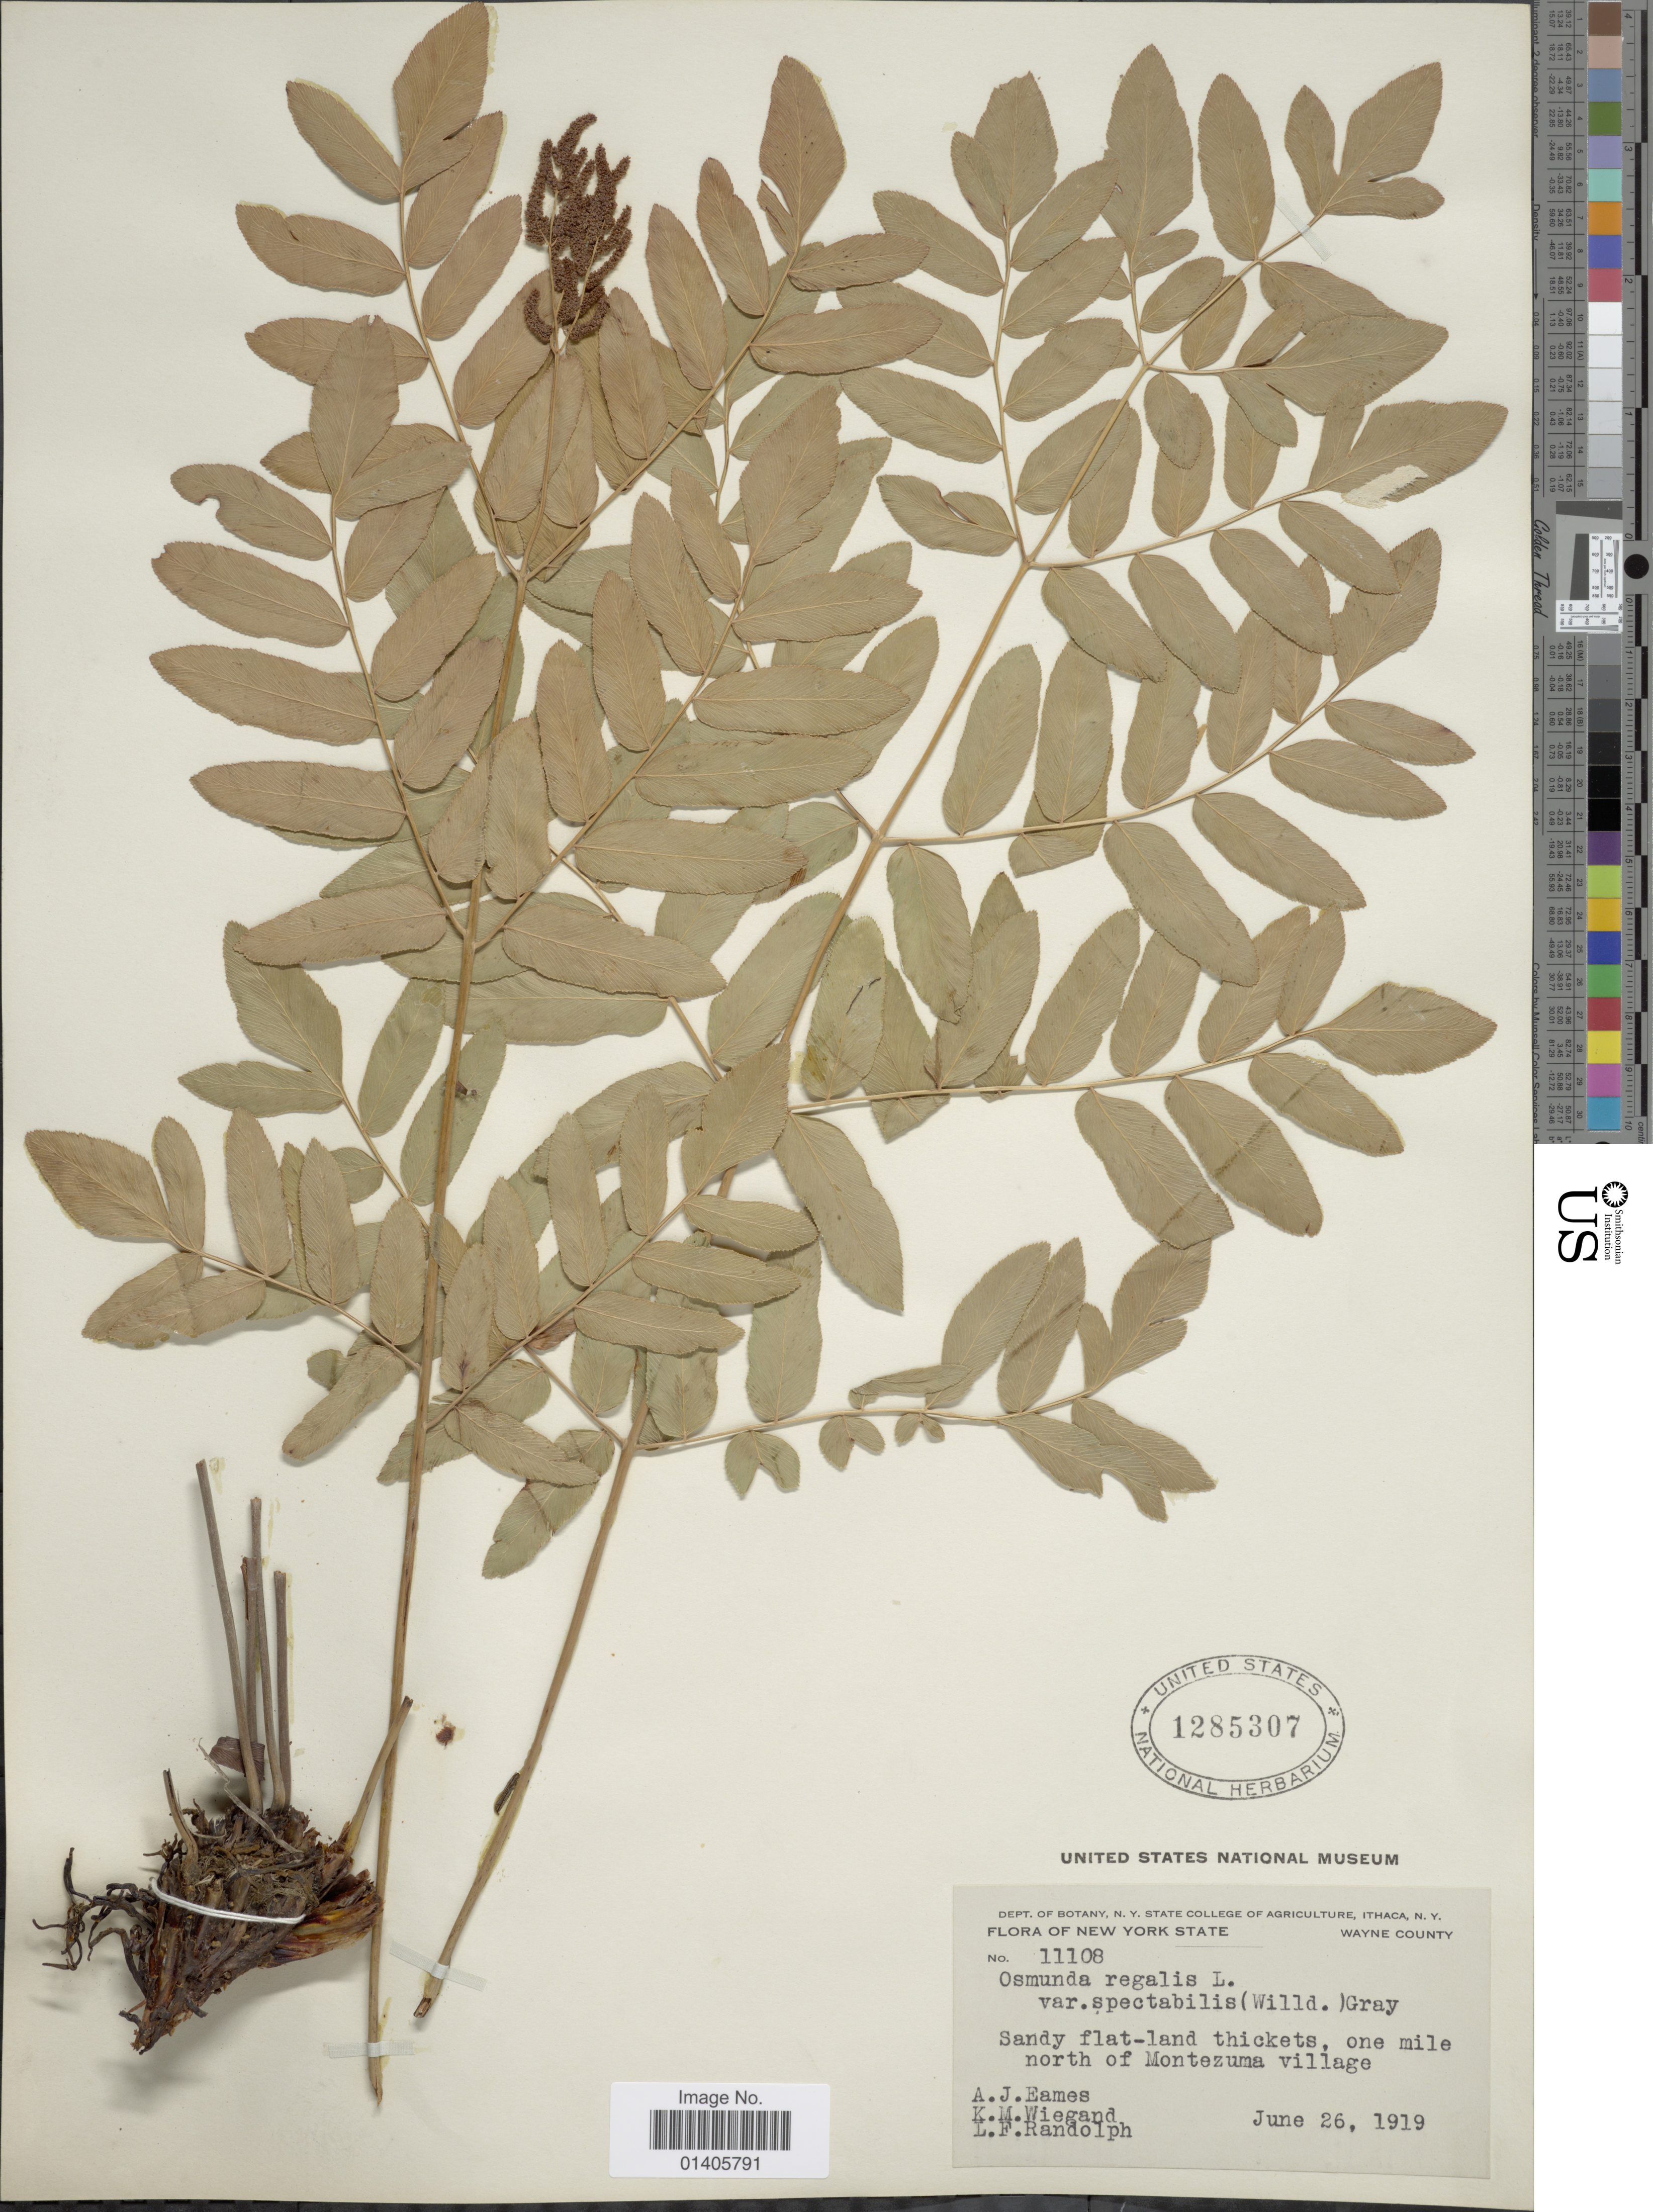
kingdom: Plantae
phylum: Tracheophyta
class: Polypodiopsida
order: Osmundales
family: Osmundaceae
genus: Osmunda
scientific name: Osmunda regalis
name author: L.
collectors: A. J. Eames, K. M. Wiegand & L. F. Randolph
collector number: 11108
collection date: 1919-06-26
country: United States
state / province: New York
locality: Wayne County, one mile north of Montezuma village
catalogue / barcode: US 1285307